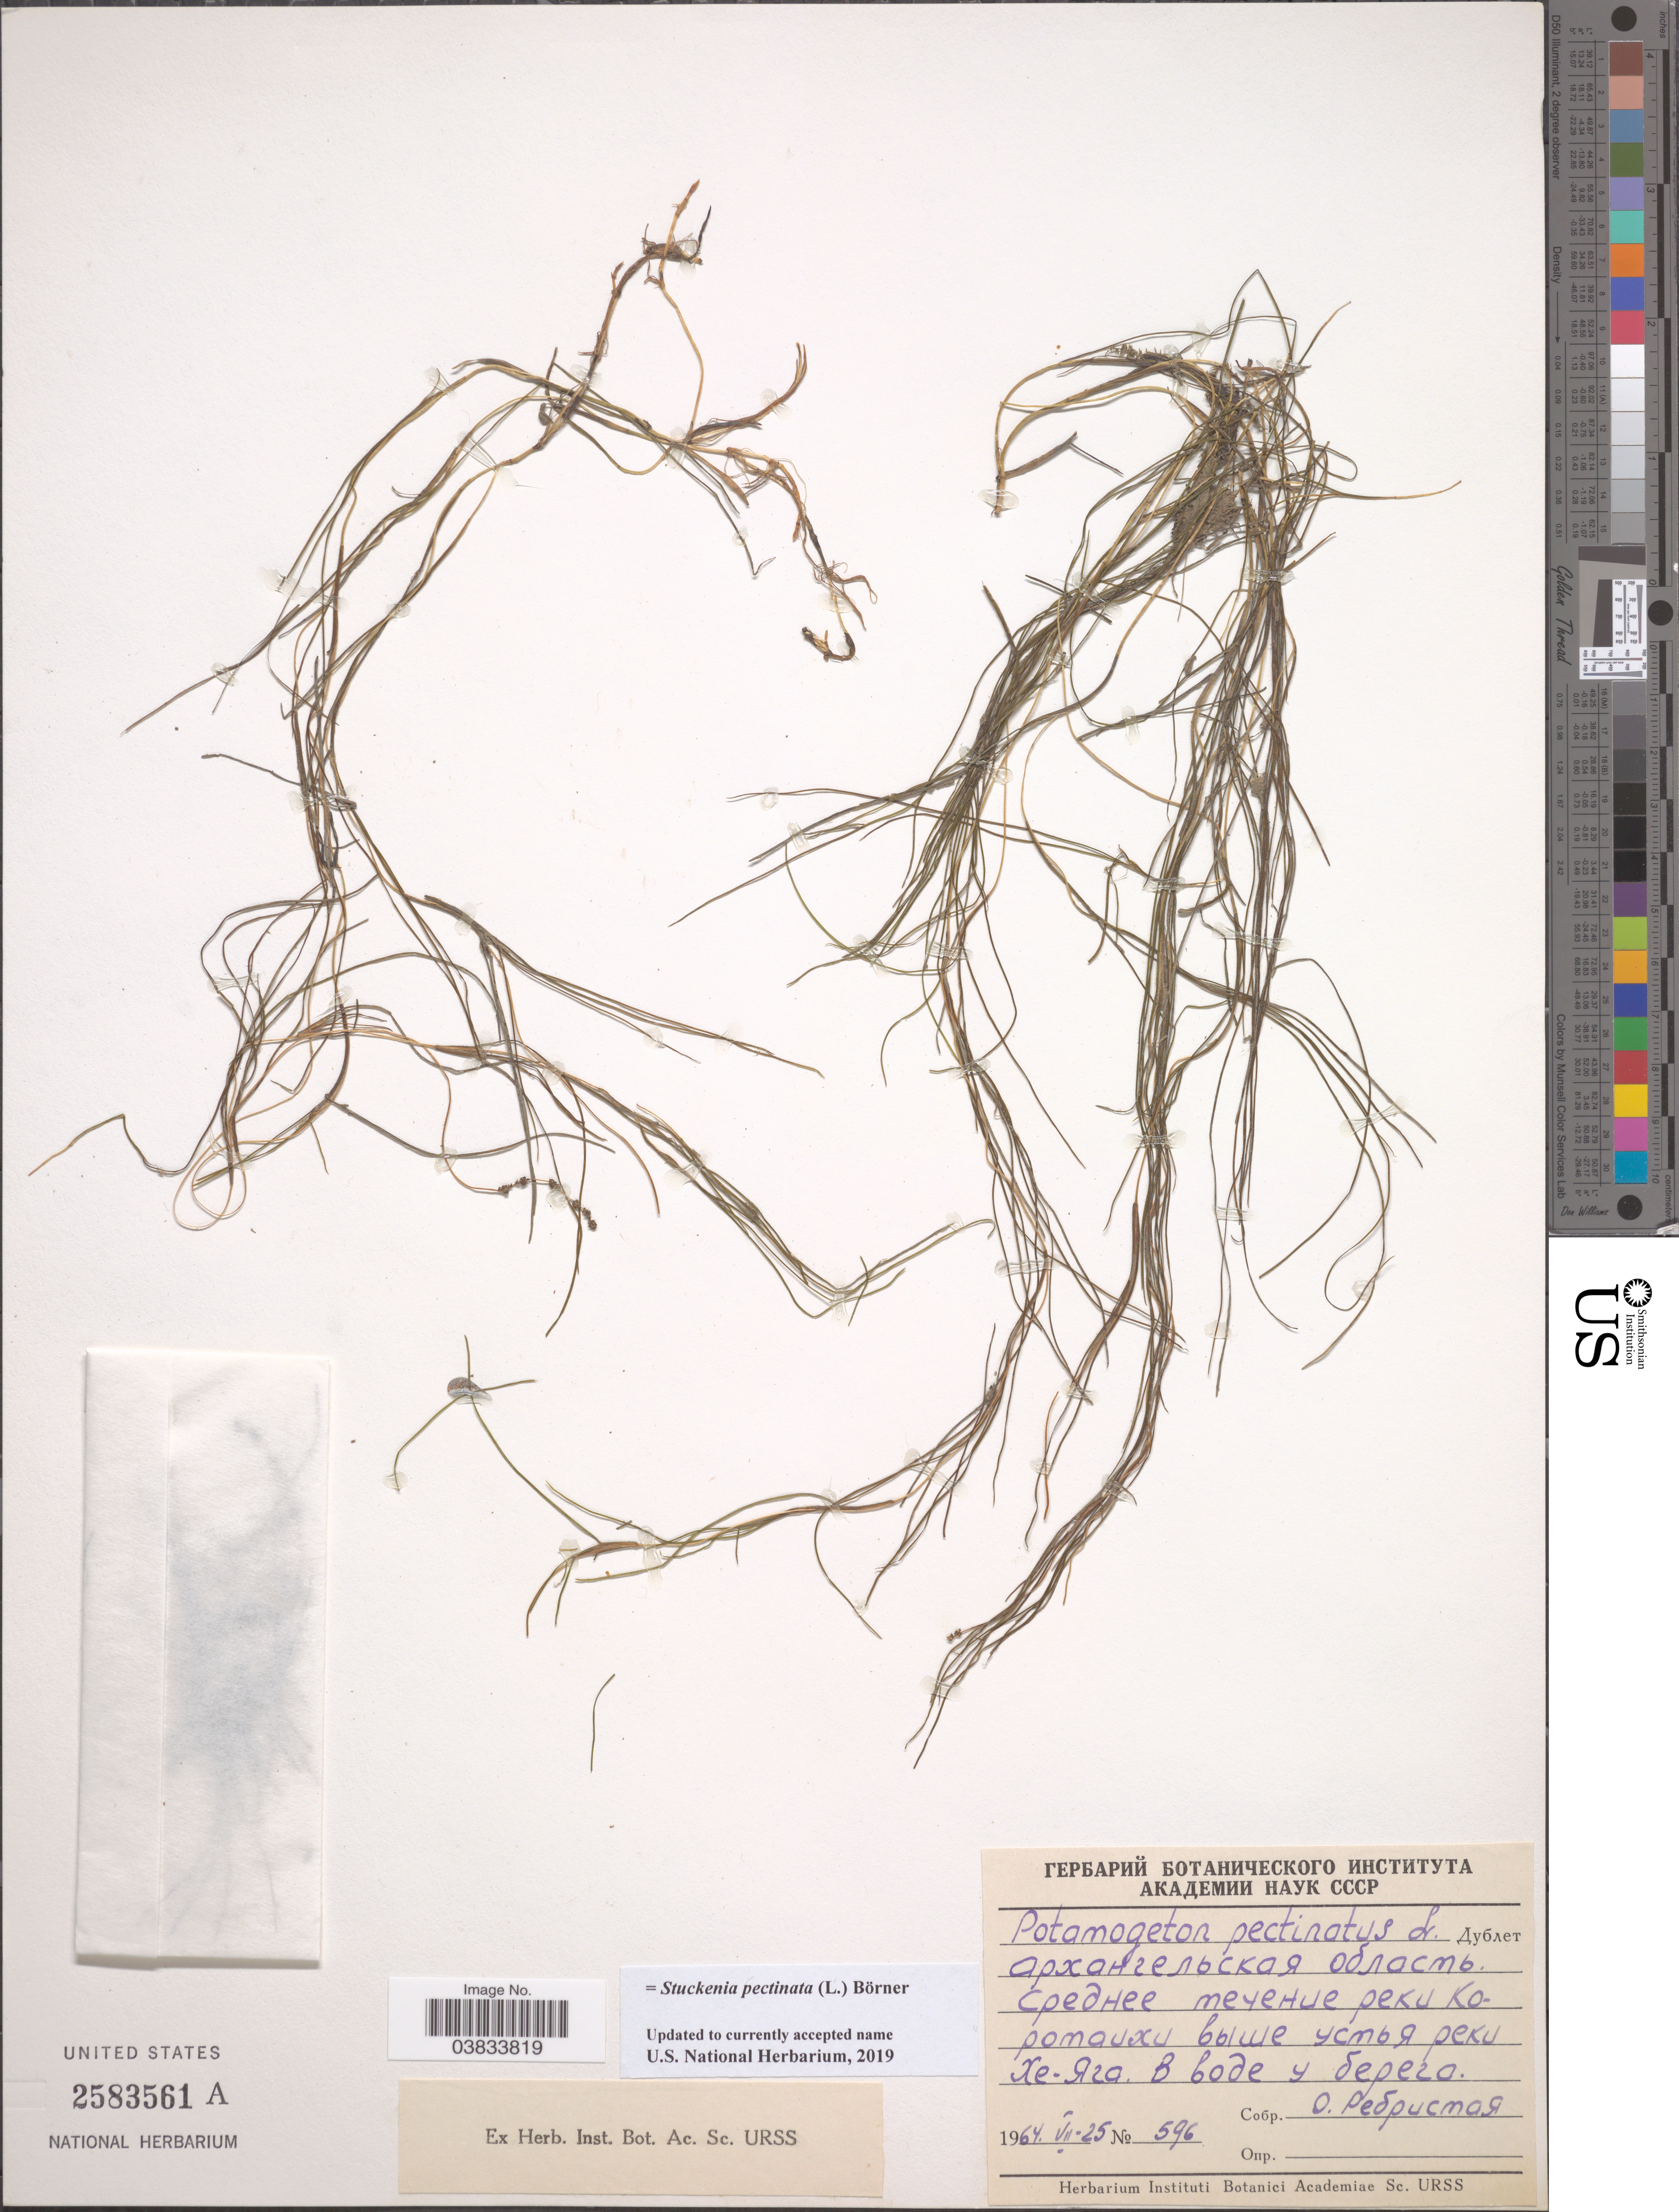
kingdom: Plantae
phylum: Tracheophyta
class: Liliopsida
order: Alismatales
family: Potamogetonaceae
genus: Stuckenia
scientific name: Stuckenia pectinata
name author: (L.) Börner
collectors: X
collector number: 596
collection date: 1964-07-25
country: Russian Federation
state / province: Arkhangelsk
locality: River Korotaikha, near estuary of river Khe-Yaga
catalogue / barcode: US 2583561A